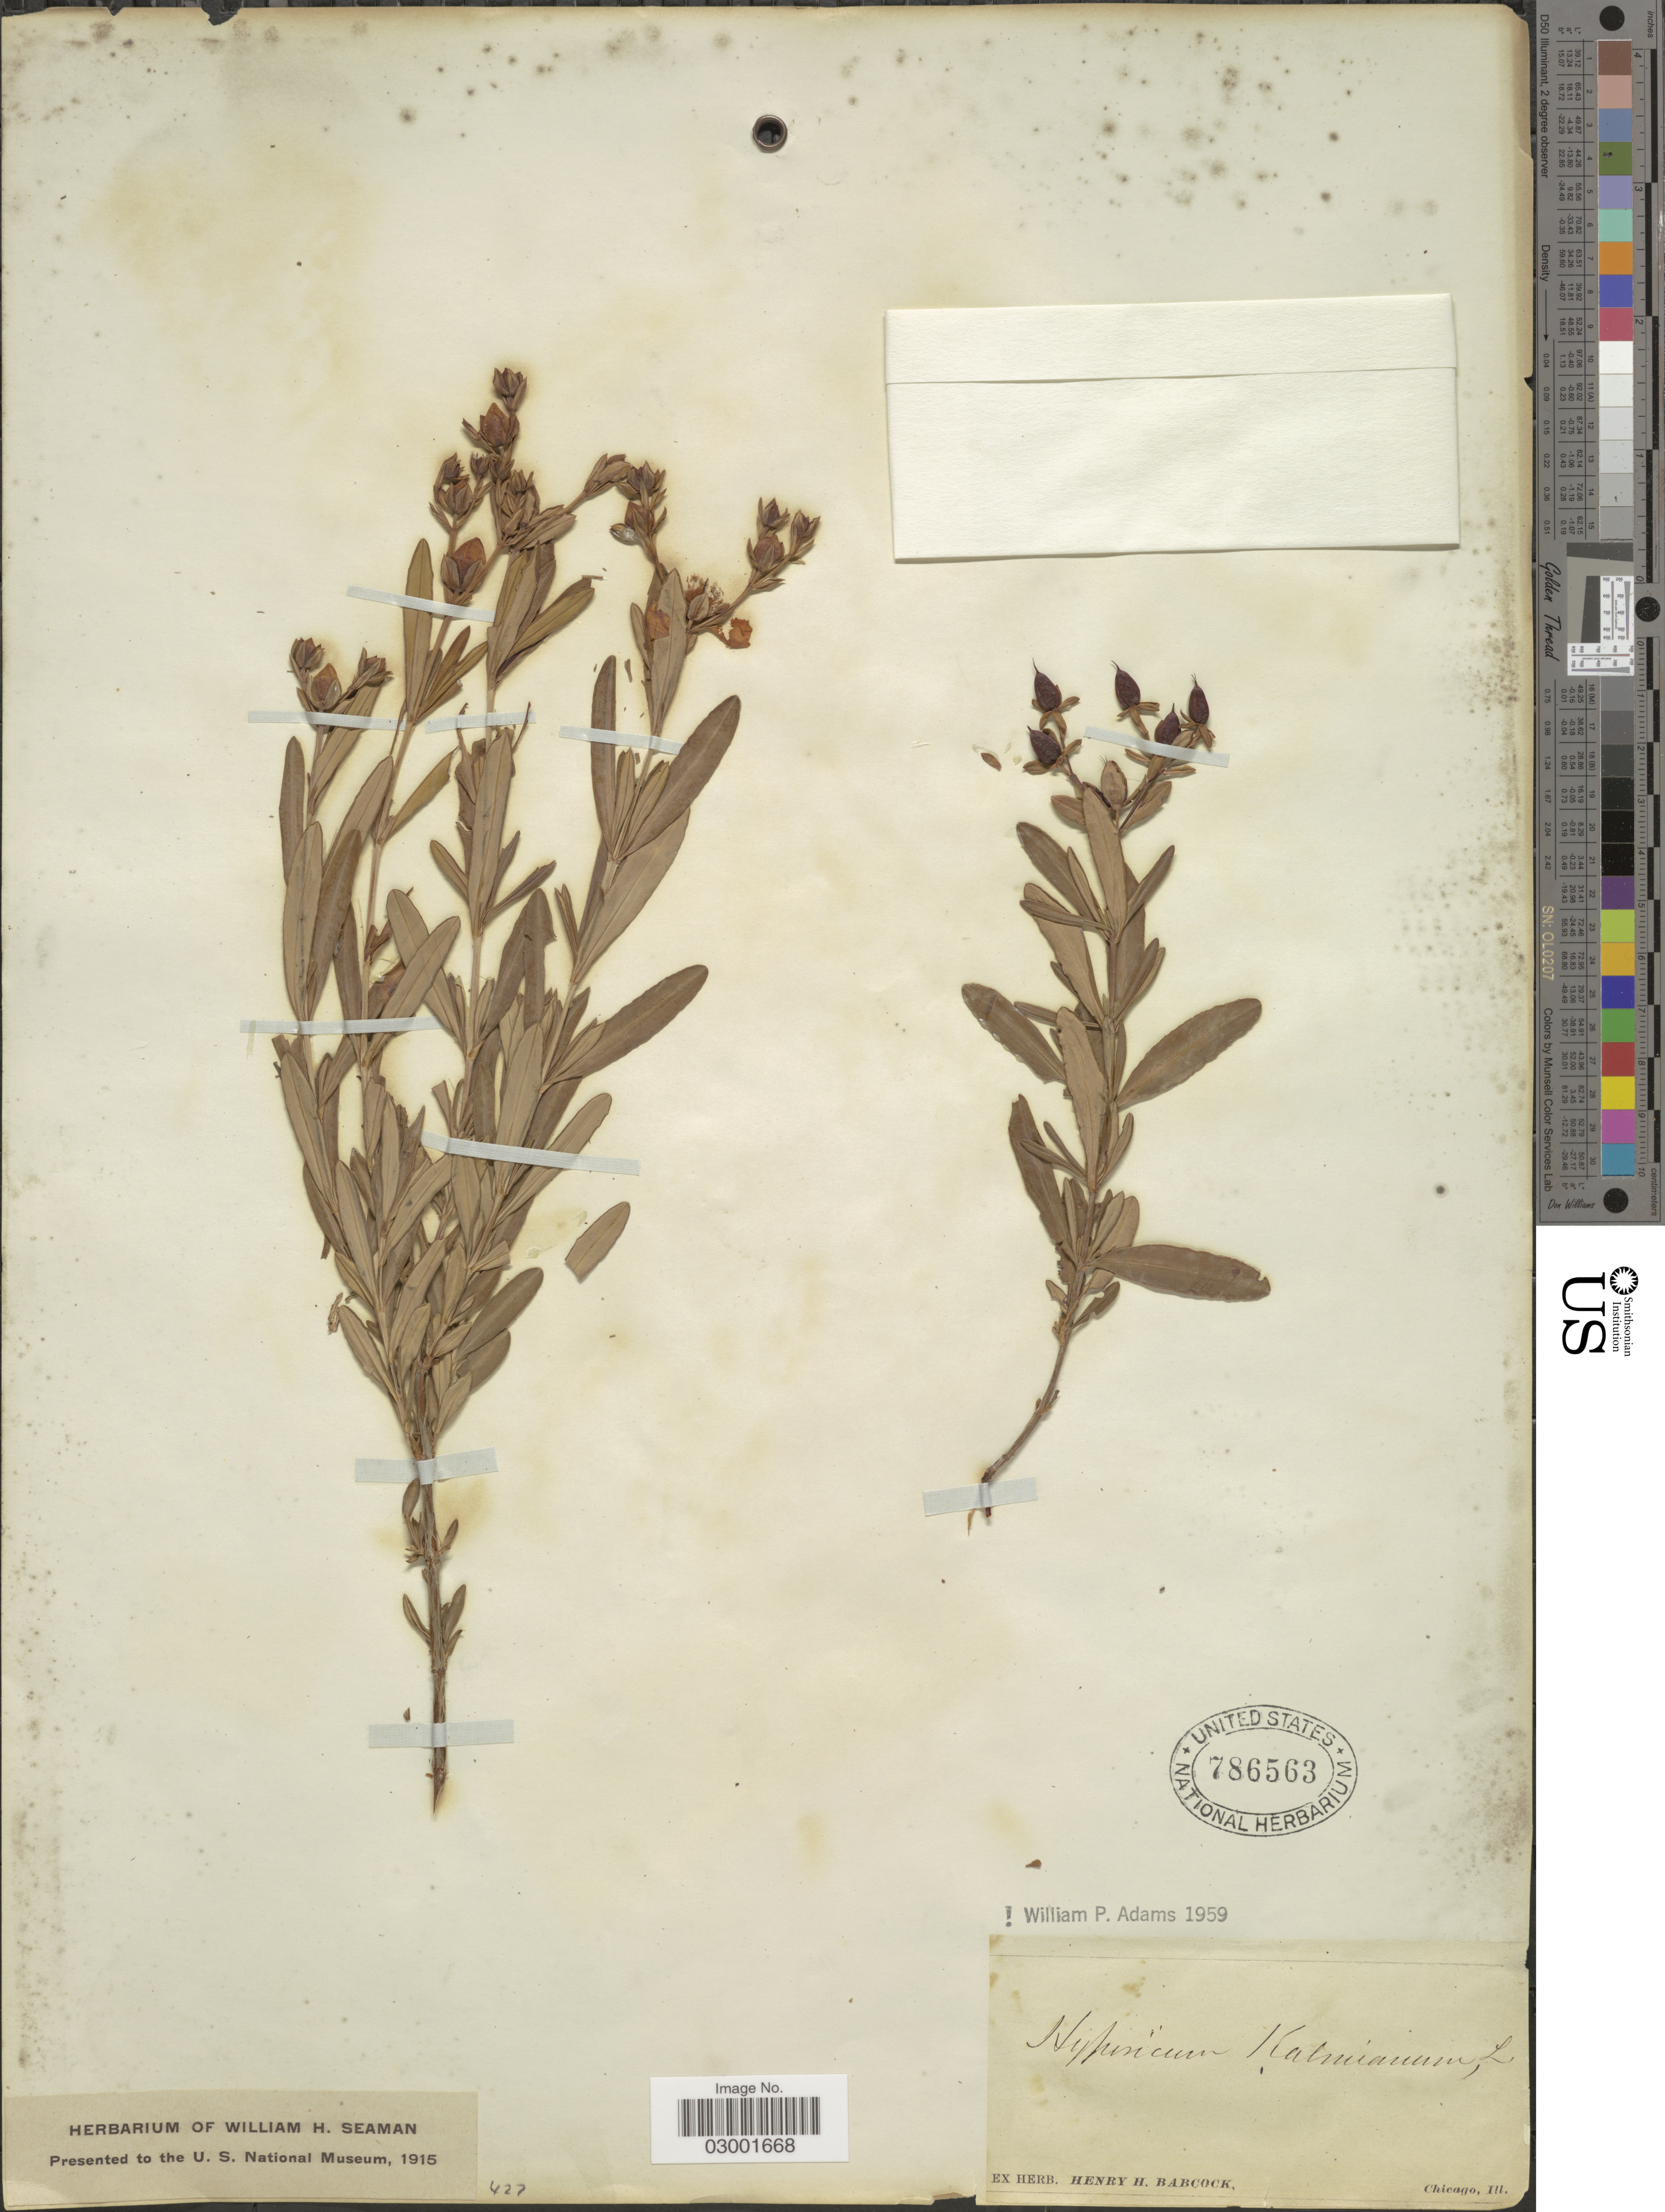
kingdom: Plantae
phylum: Tracheophyta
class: Magnoliopsida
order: Malpighiales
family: Hypericaceae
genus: Hypericum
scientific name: Hypericum kalmianum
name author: L.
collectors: ex herb. Henry Homes Babcock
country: United States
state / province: Illinois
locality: Chicago, Ill.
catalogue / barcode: US 786563